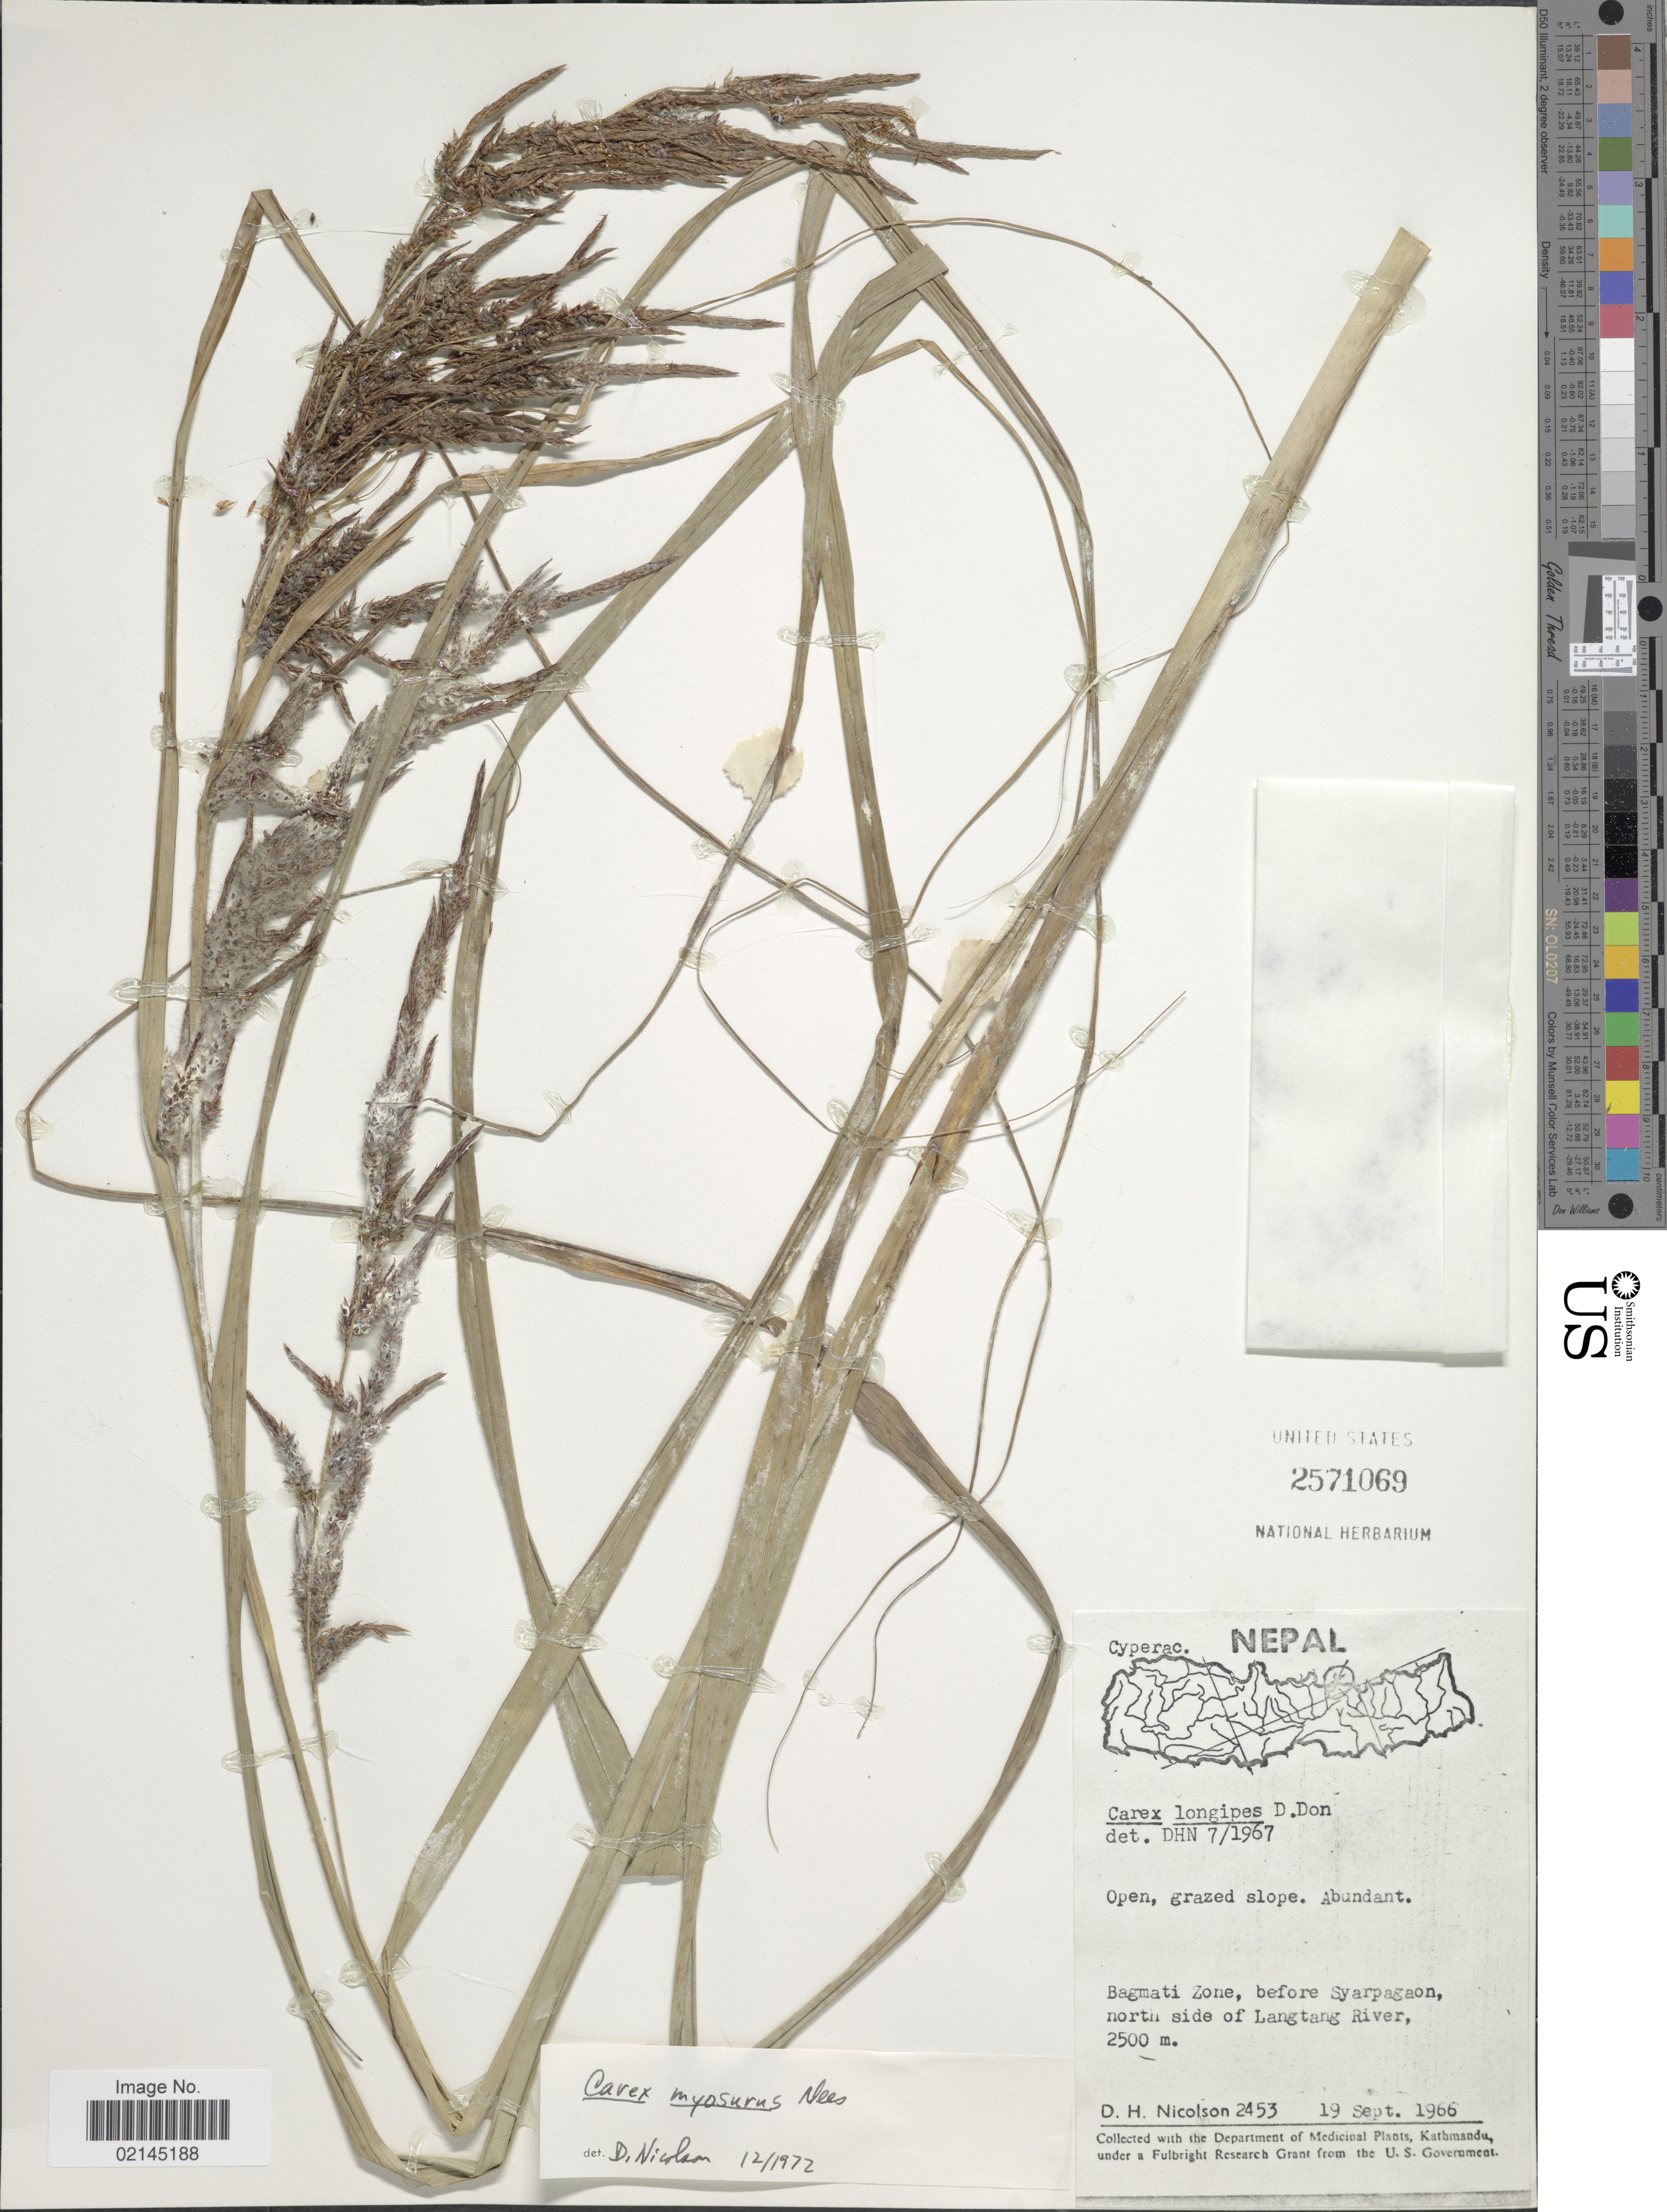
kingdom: Plantae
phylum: Tracheophyta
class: Liliopsida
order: Poales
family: Cyperaceae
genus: Carex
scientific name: Carex myosurus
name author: Nees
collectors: D. H. Nicolson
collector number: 2453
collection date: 1966-09-19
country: Nepal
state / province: Bagmati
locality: Bagmati Zone, before Syarpagaon, north side of Langtang River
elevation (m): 2500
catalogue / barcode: US 2571069